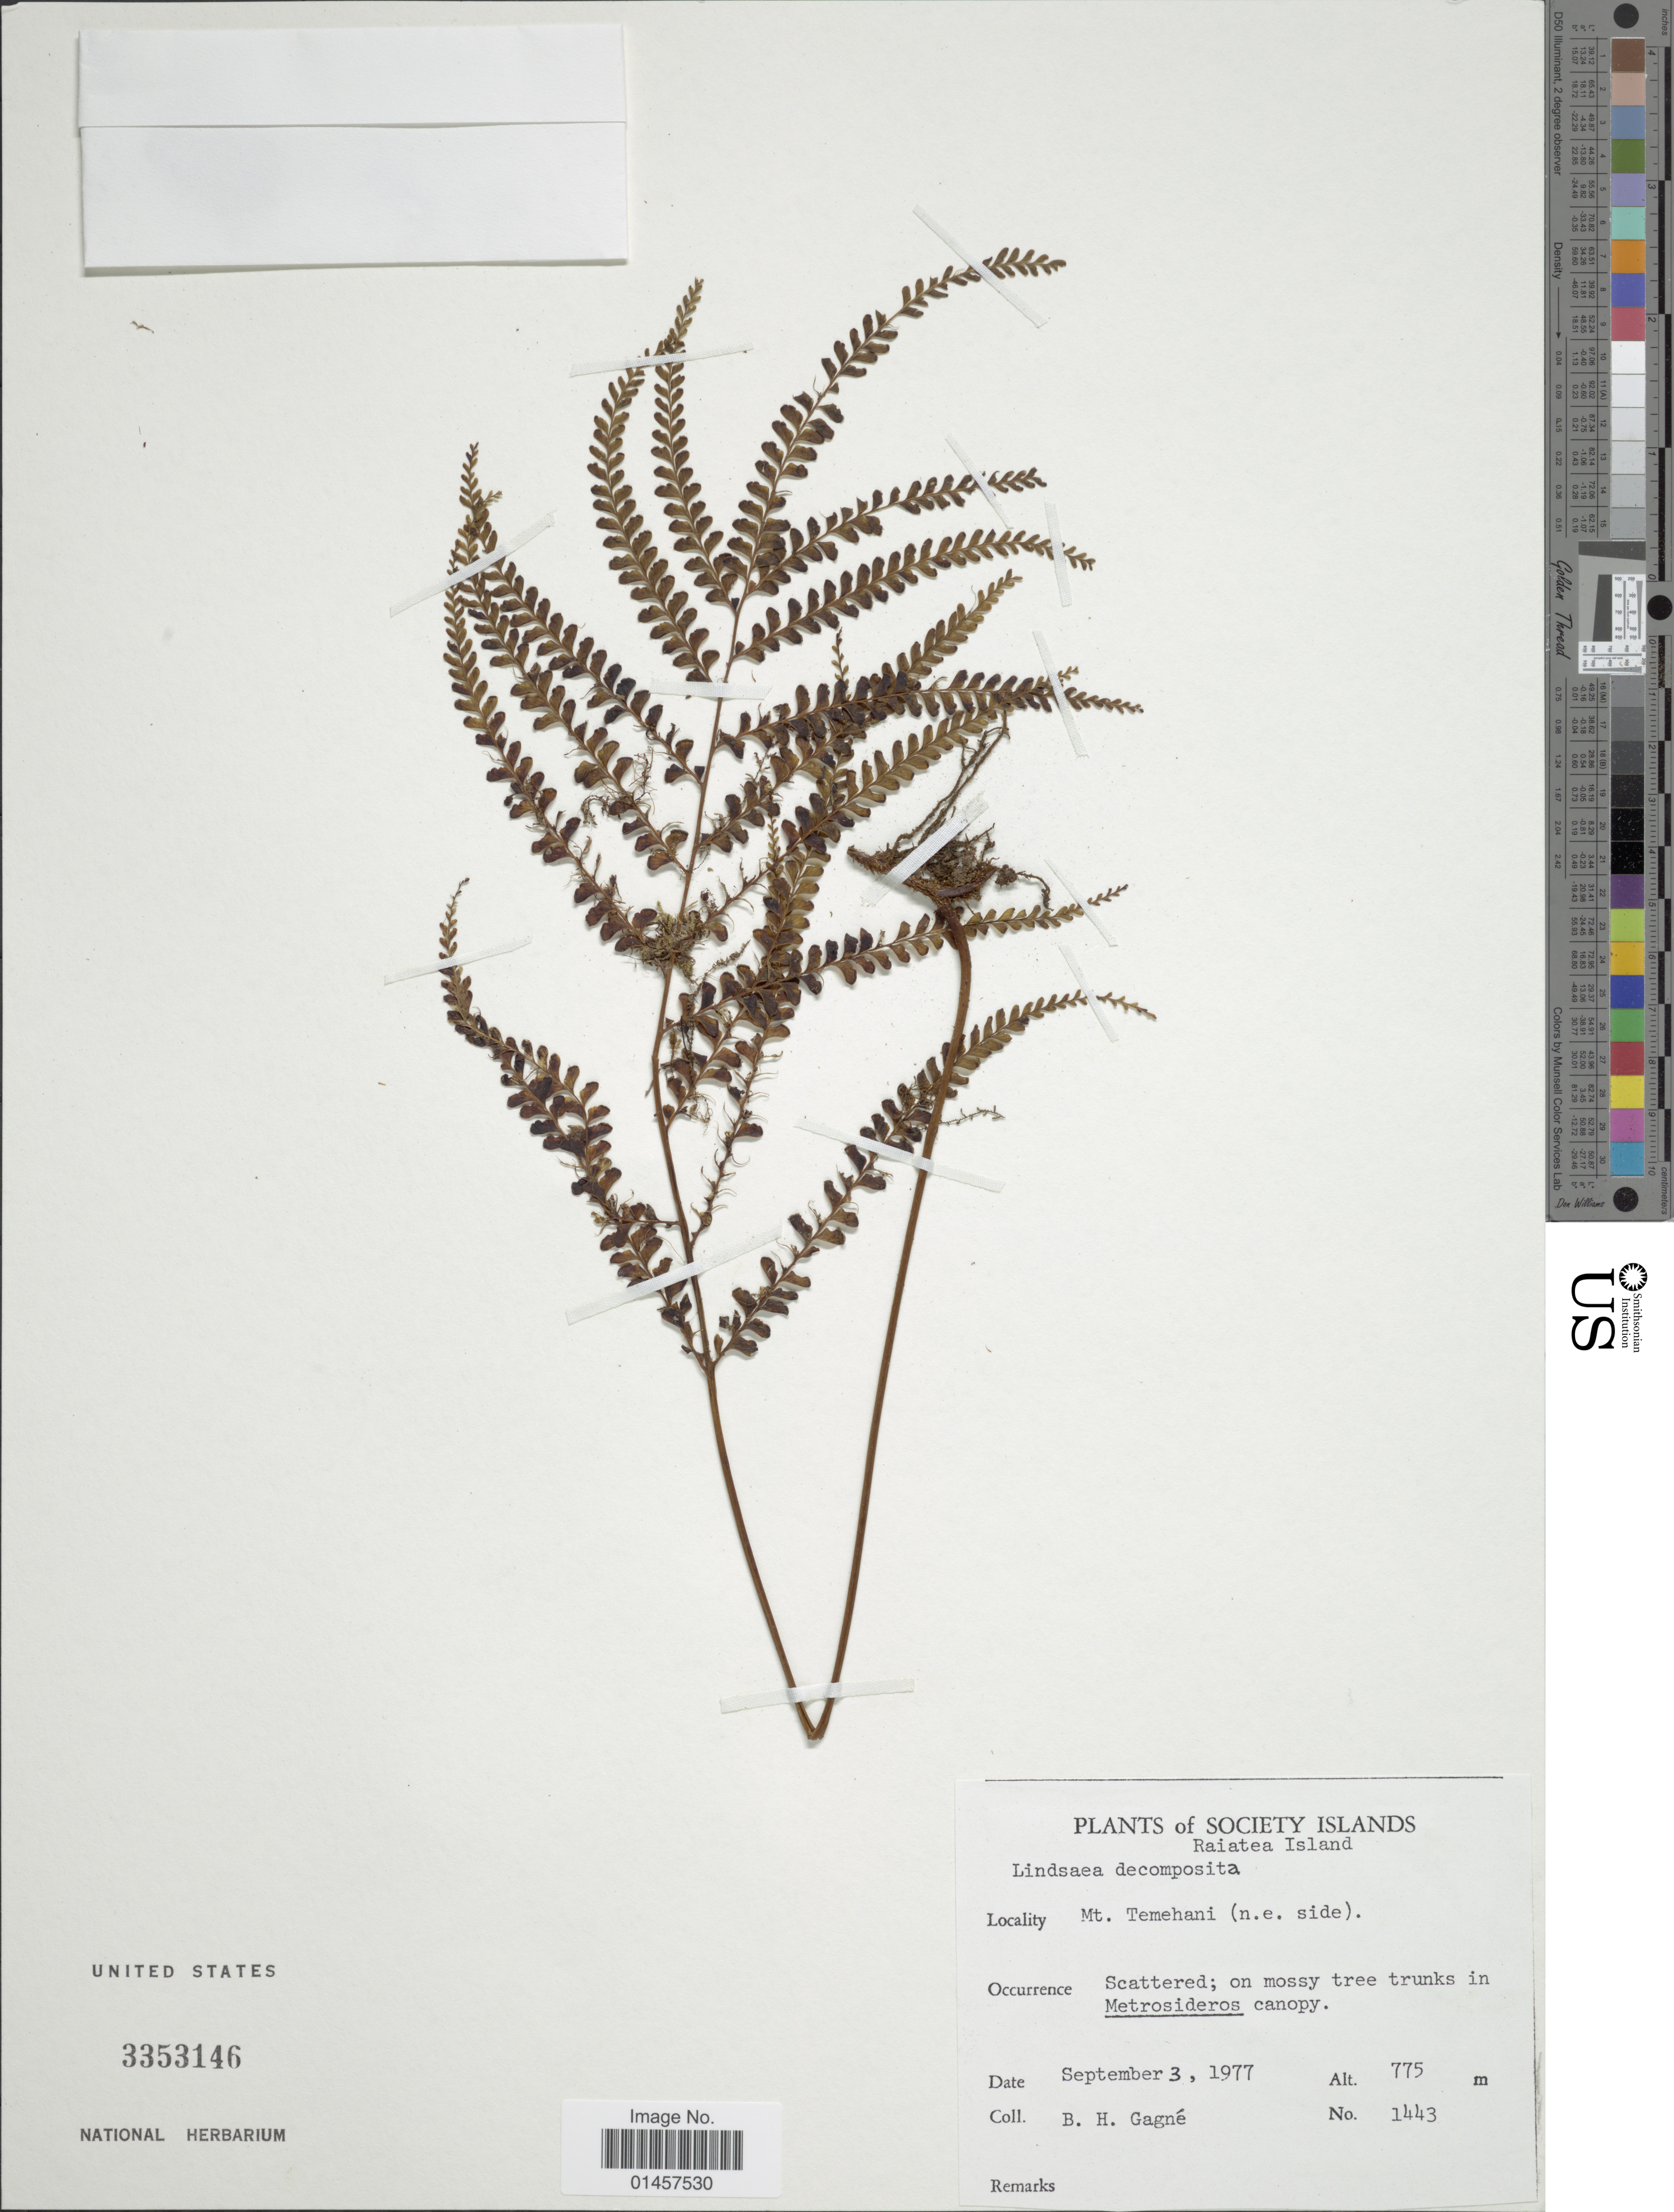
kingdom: Plantae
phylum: Tracheophyta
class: Polypodiopsida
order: Polypodiales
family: Lindsaeaceae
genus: Nesolindsaea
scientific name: Nesolindsaea caudata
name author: (Hook.) Lehtonen & Christenh.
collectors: B. H. Gagné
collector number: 1443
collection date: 1997-09-03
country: French Polynesia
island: Raiatea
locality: Society Islands, Raiatea Island, mt. Tamehani(n.e. side)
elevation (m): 775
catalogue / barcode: US 3353146